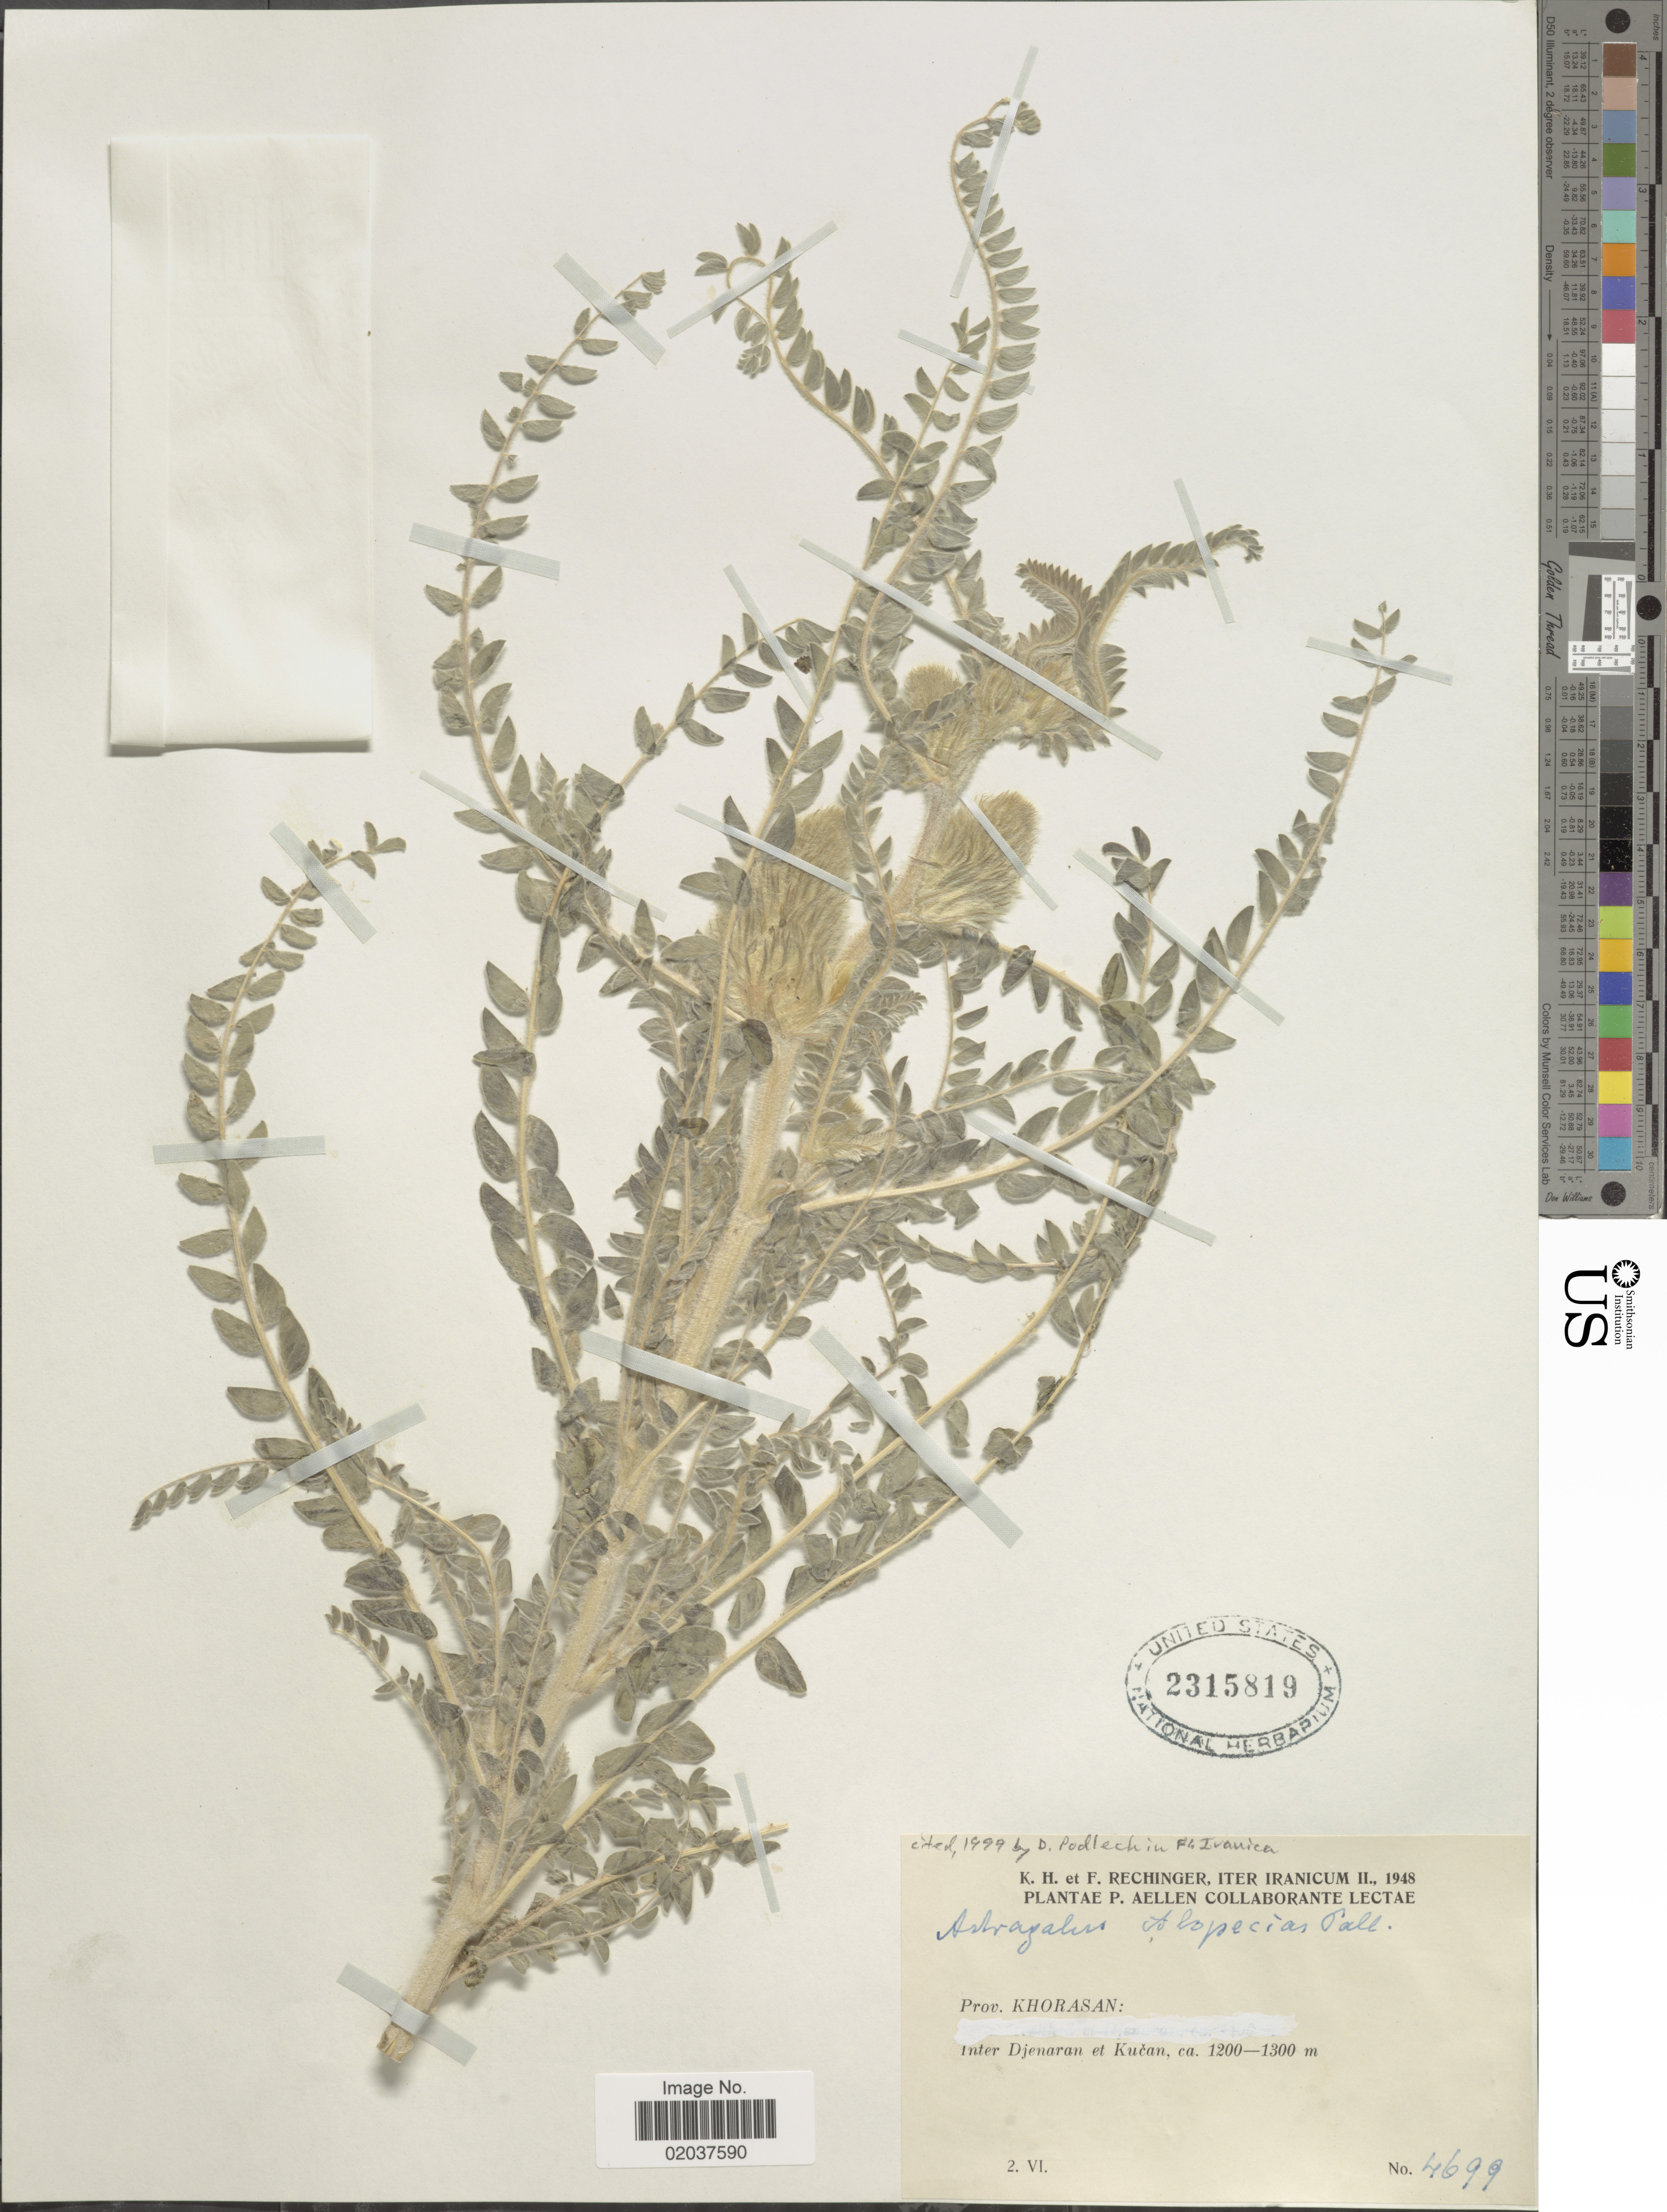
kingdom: Plantae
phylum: Tracheophyta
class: Magnoliopsida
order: Fabales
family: Fabaceae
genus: Astragalus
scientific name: Astragalus alopecias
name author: Pall.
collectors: K. H. Rechinger & F. Rechinger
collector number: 4699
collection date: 1948-06-02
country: Iran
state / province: Khorasan [obsolete]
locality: Inter Djenaran et Kucan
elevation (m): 1200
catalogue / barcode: US 2315819